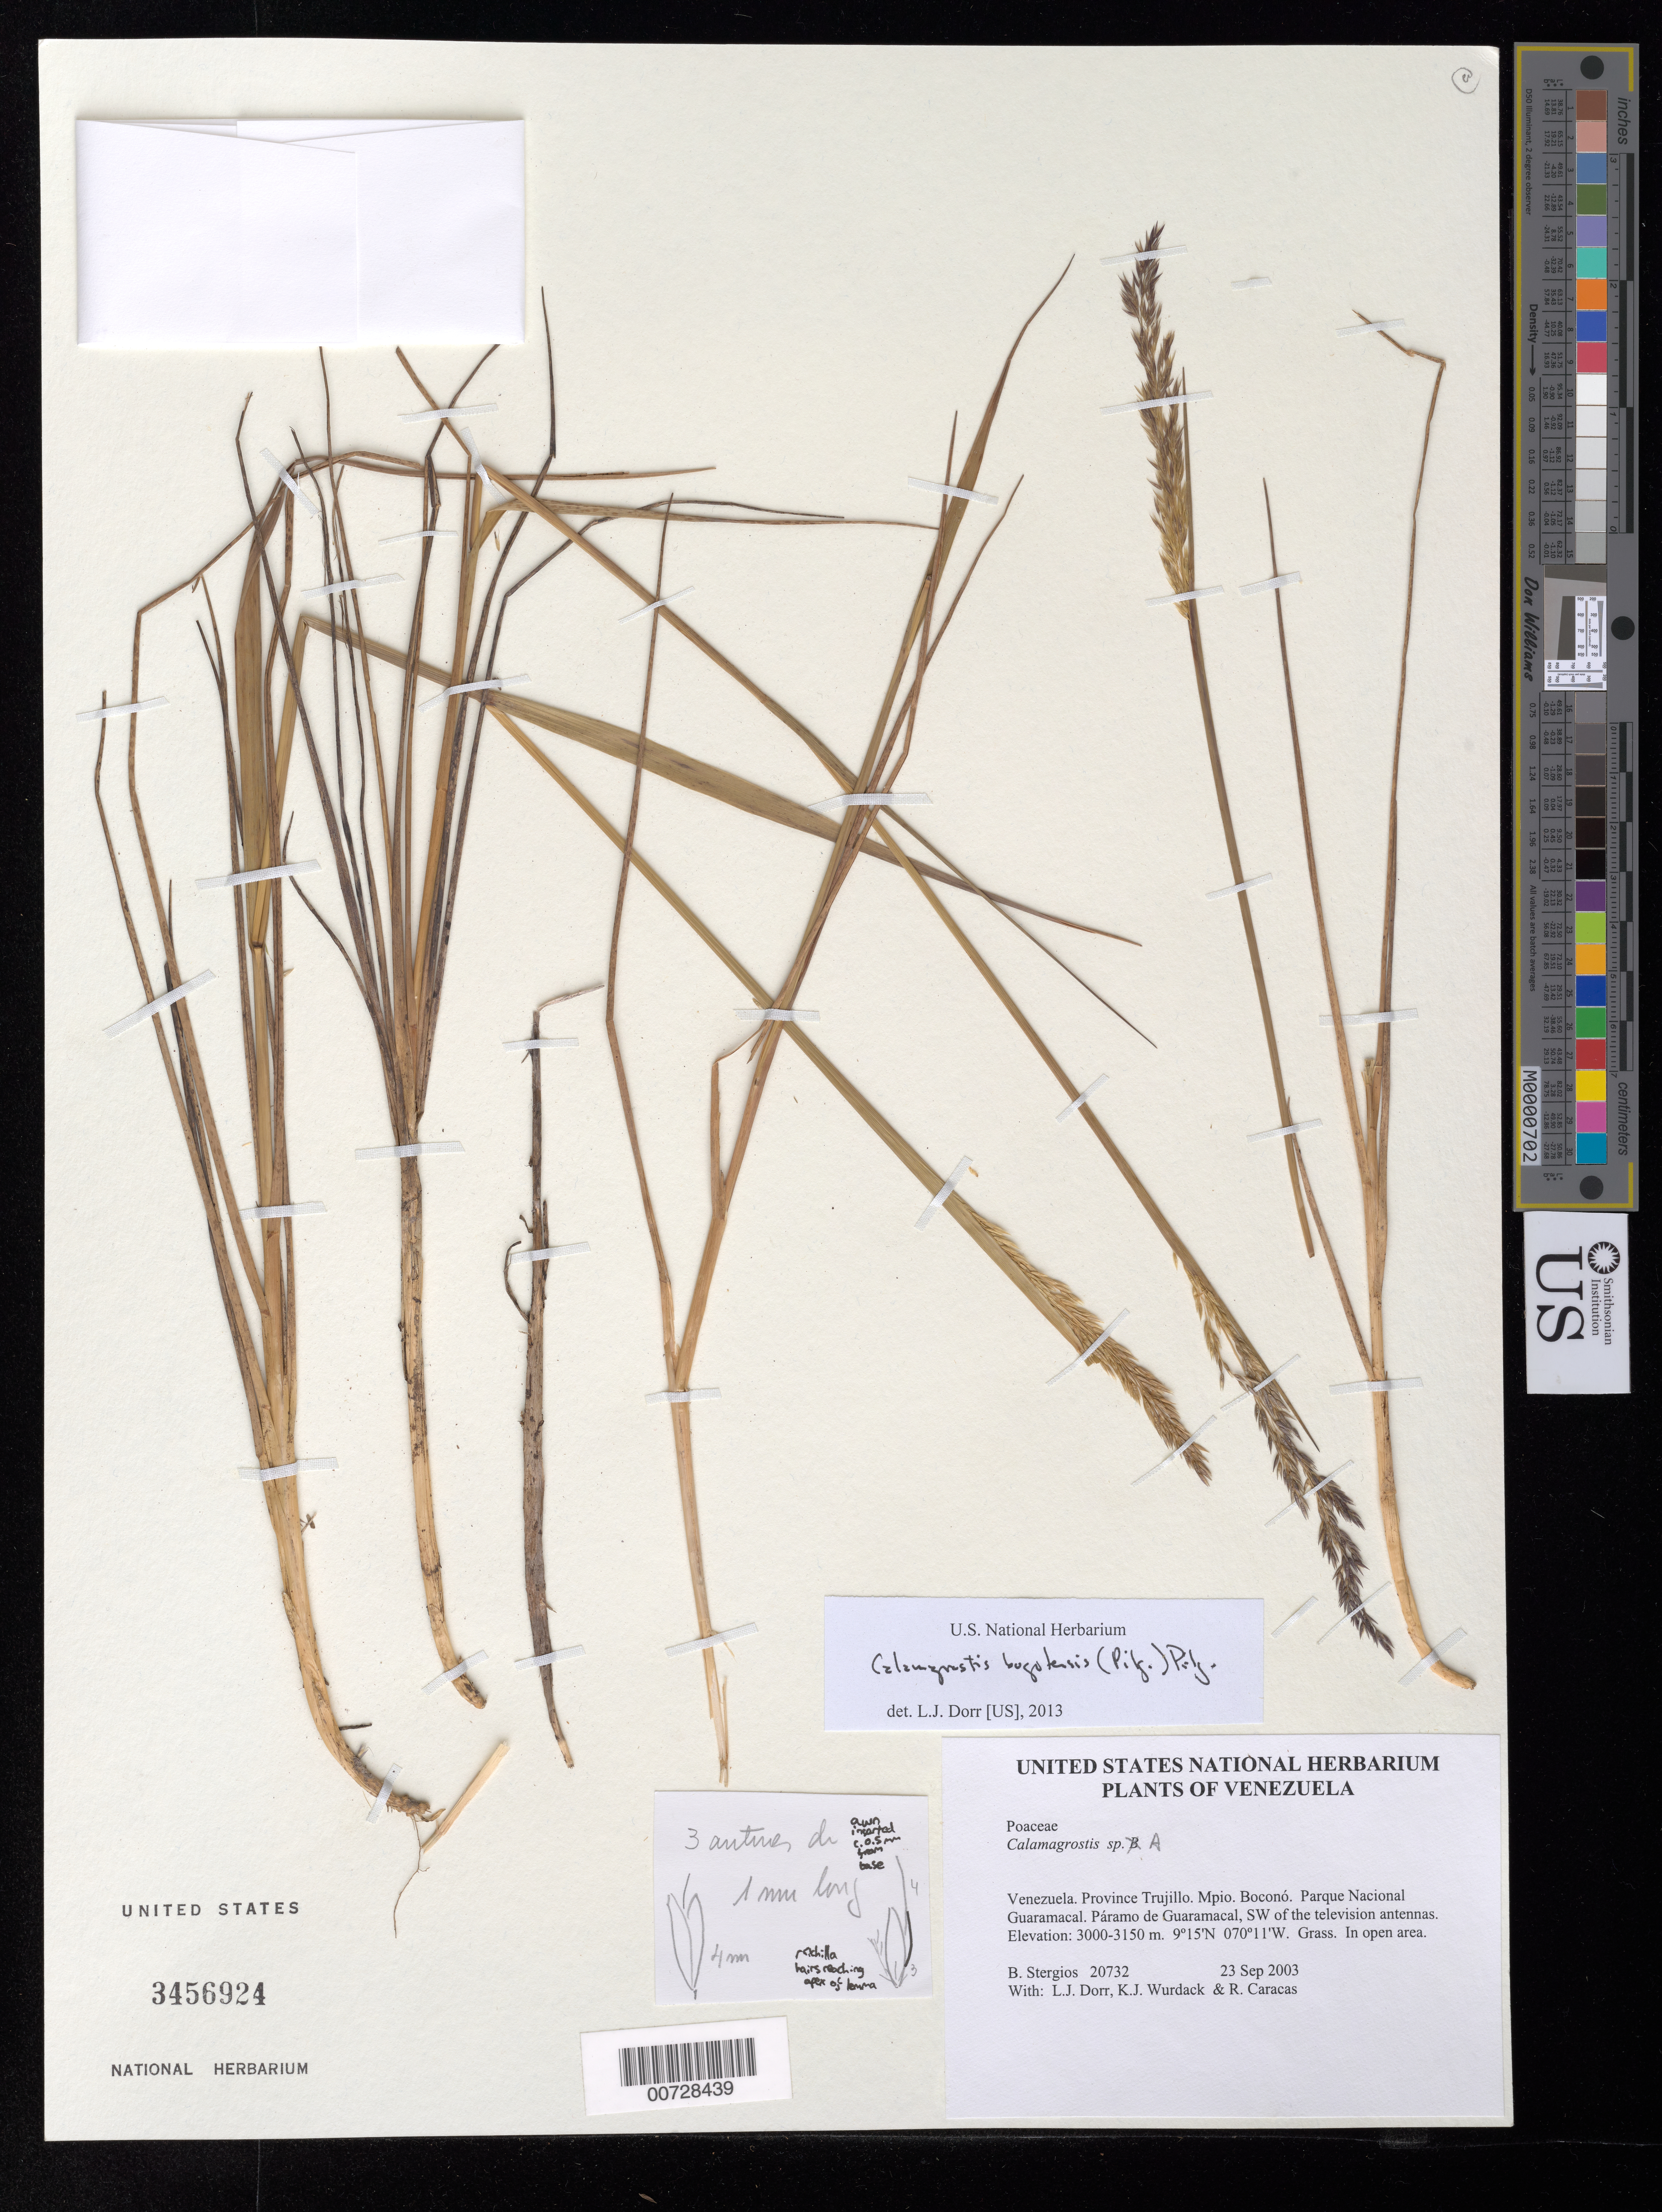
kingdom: Plantae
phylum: Tracheophyta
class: Liliopsida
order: Poales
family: Poaceae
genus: Calamagrostis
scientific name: Calamagrostis bogotensis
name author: (Pilg.) Pilg.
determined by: Stergios, B. G.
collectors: B. G. Stergios, L. J. Dorr, K. Wurdack & R. Caracas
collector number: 20732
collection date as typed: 23 Sep 2003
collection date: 2003-09-23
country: Venezuela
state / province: Trujillo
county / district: Boconó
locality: Parque Nacional Guaramacal. Páramo de Guaramacal, SW of the television antennas.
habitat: open area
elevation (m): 3000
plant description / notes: PORT, US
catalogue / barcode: US 3456924